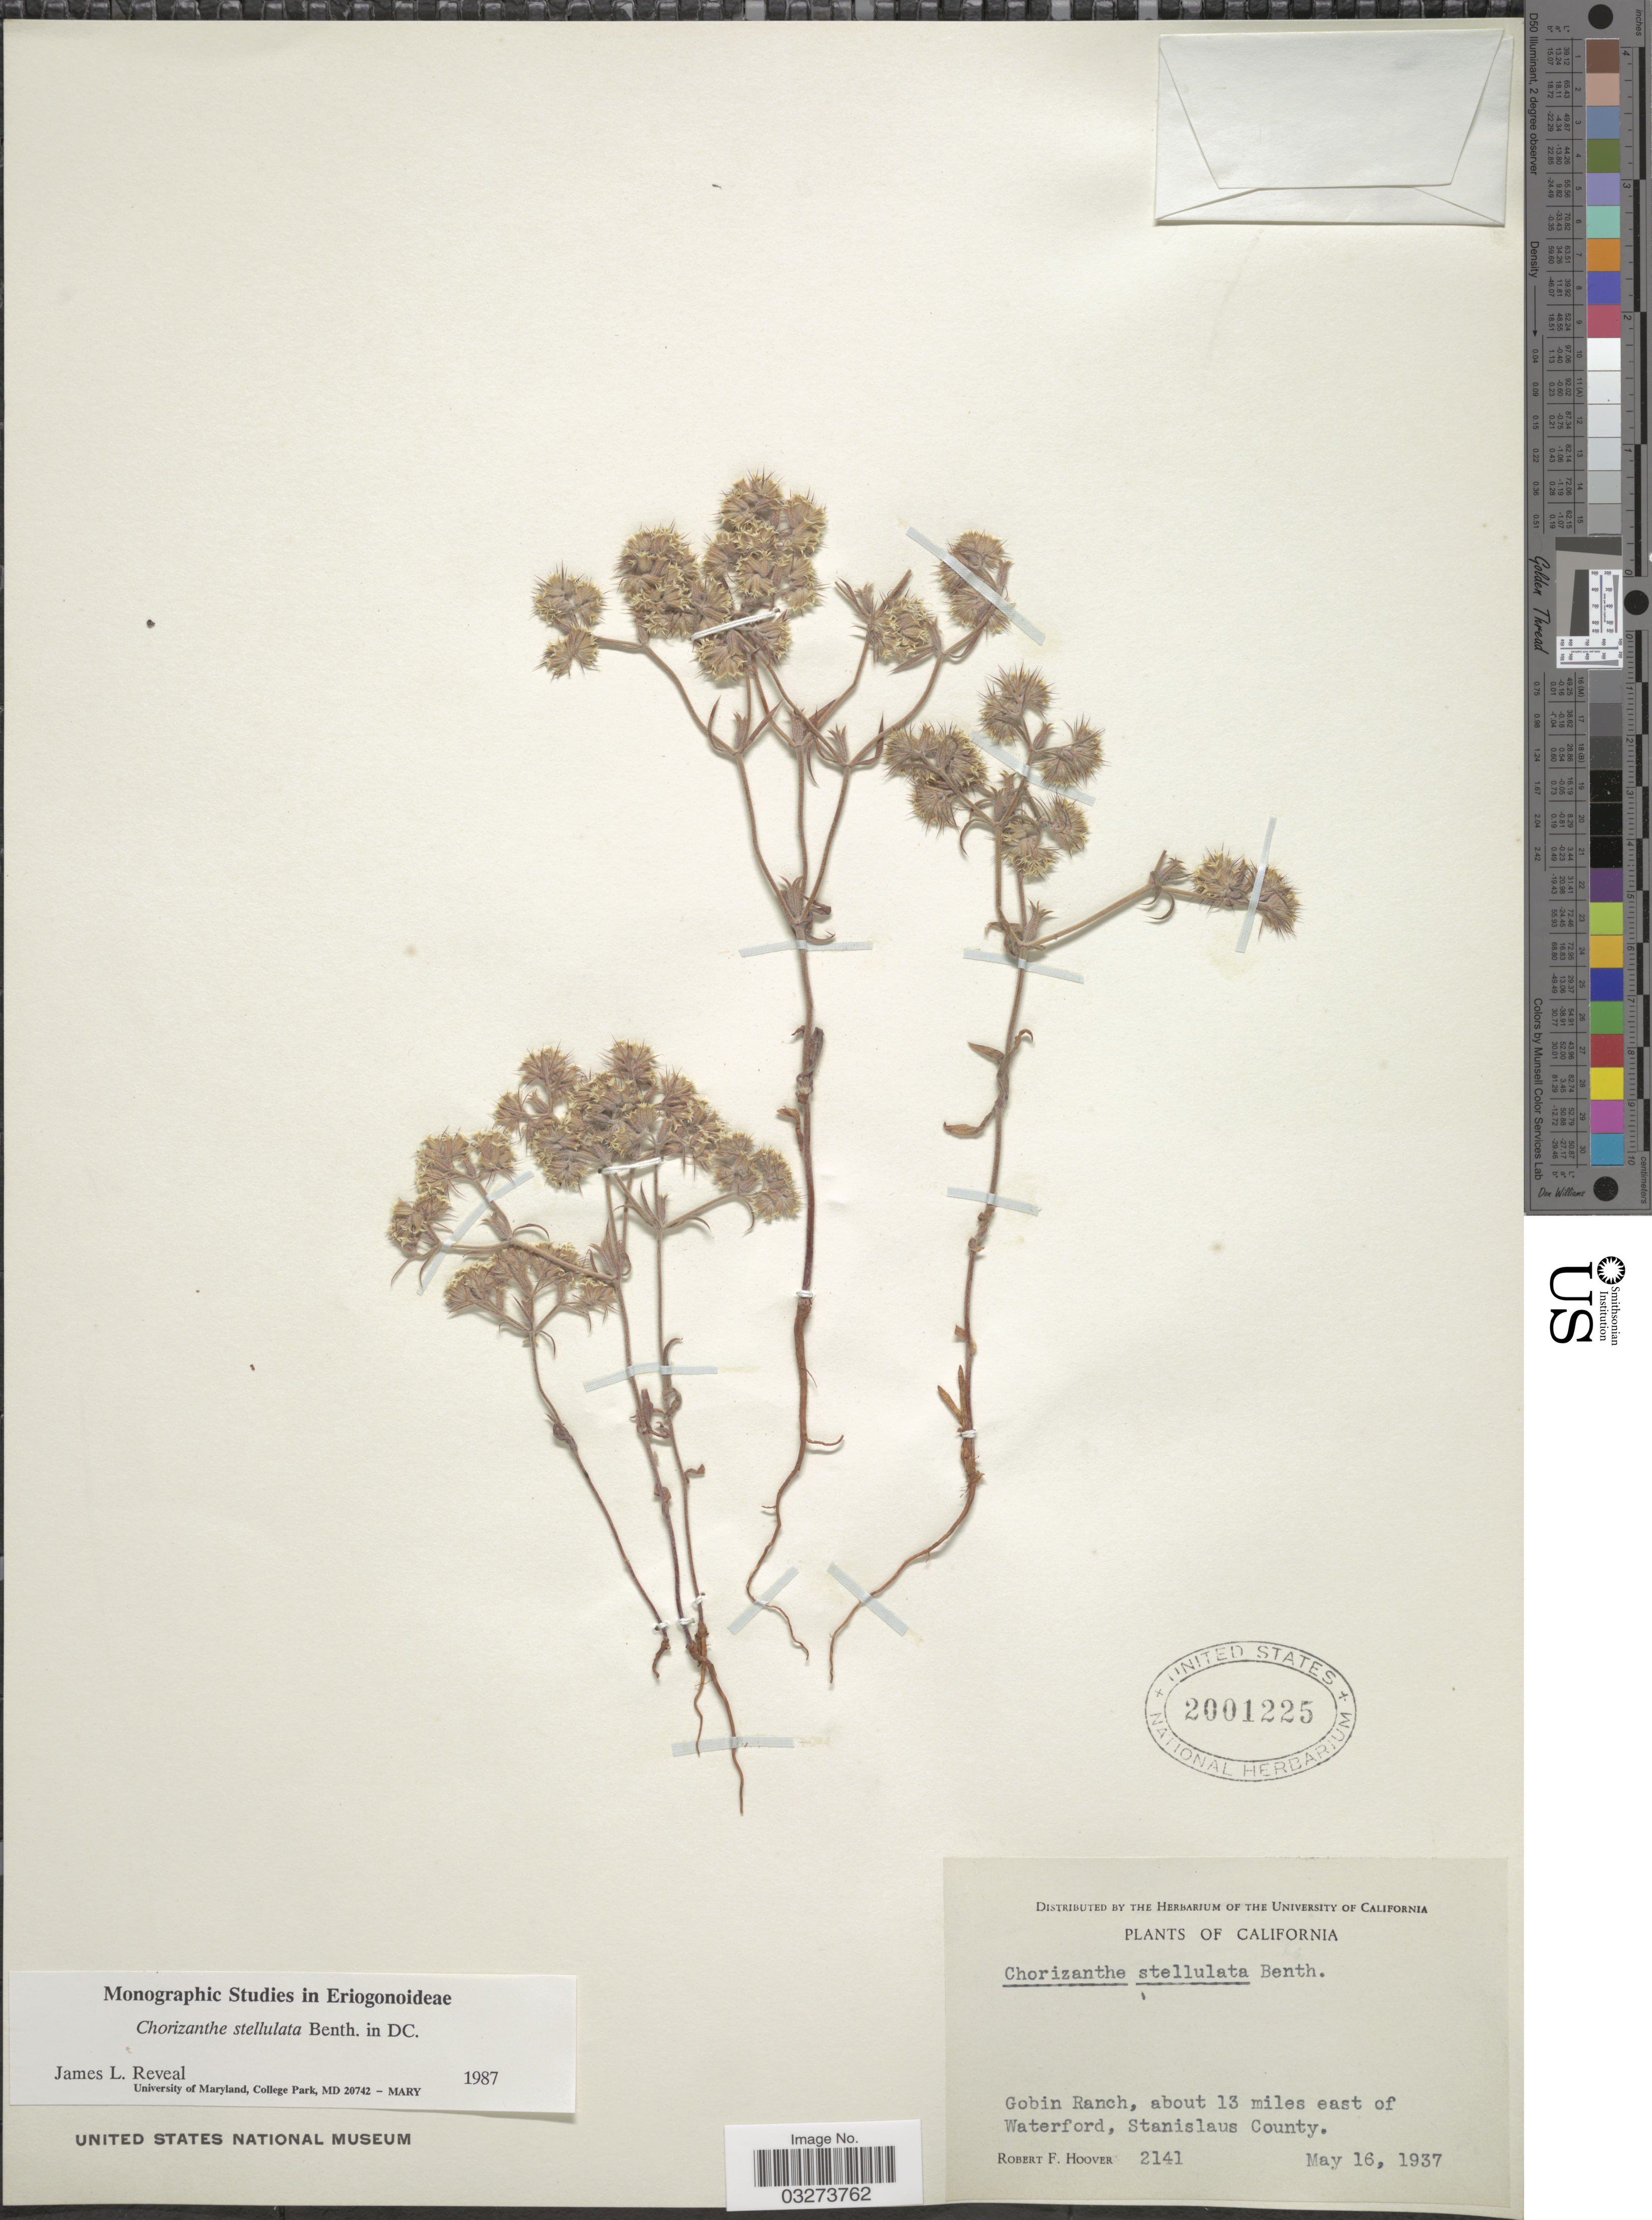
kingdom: Plantae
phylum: Tracheophyta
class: Magnoliopsida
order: Caryophyllales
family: Polygonaceae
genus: Chorizanthe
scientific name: Chorizanthe stellulata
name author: Benth.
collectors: R. F. Hoover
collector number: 2141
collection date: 1937-05-16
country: United States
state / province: California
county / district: Stanislaus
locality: Gobin Ranch, about 13 miles east of Waterford, Stanislaus County.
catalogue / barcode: US 2001225